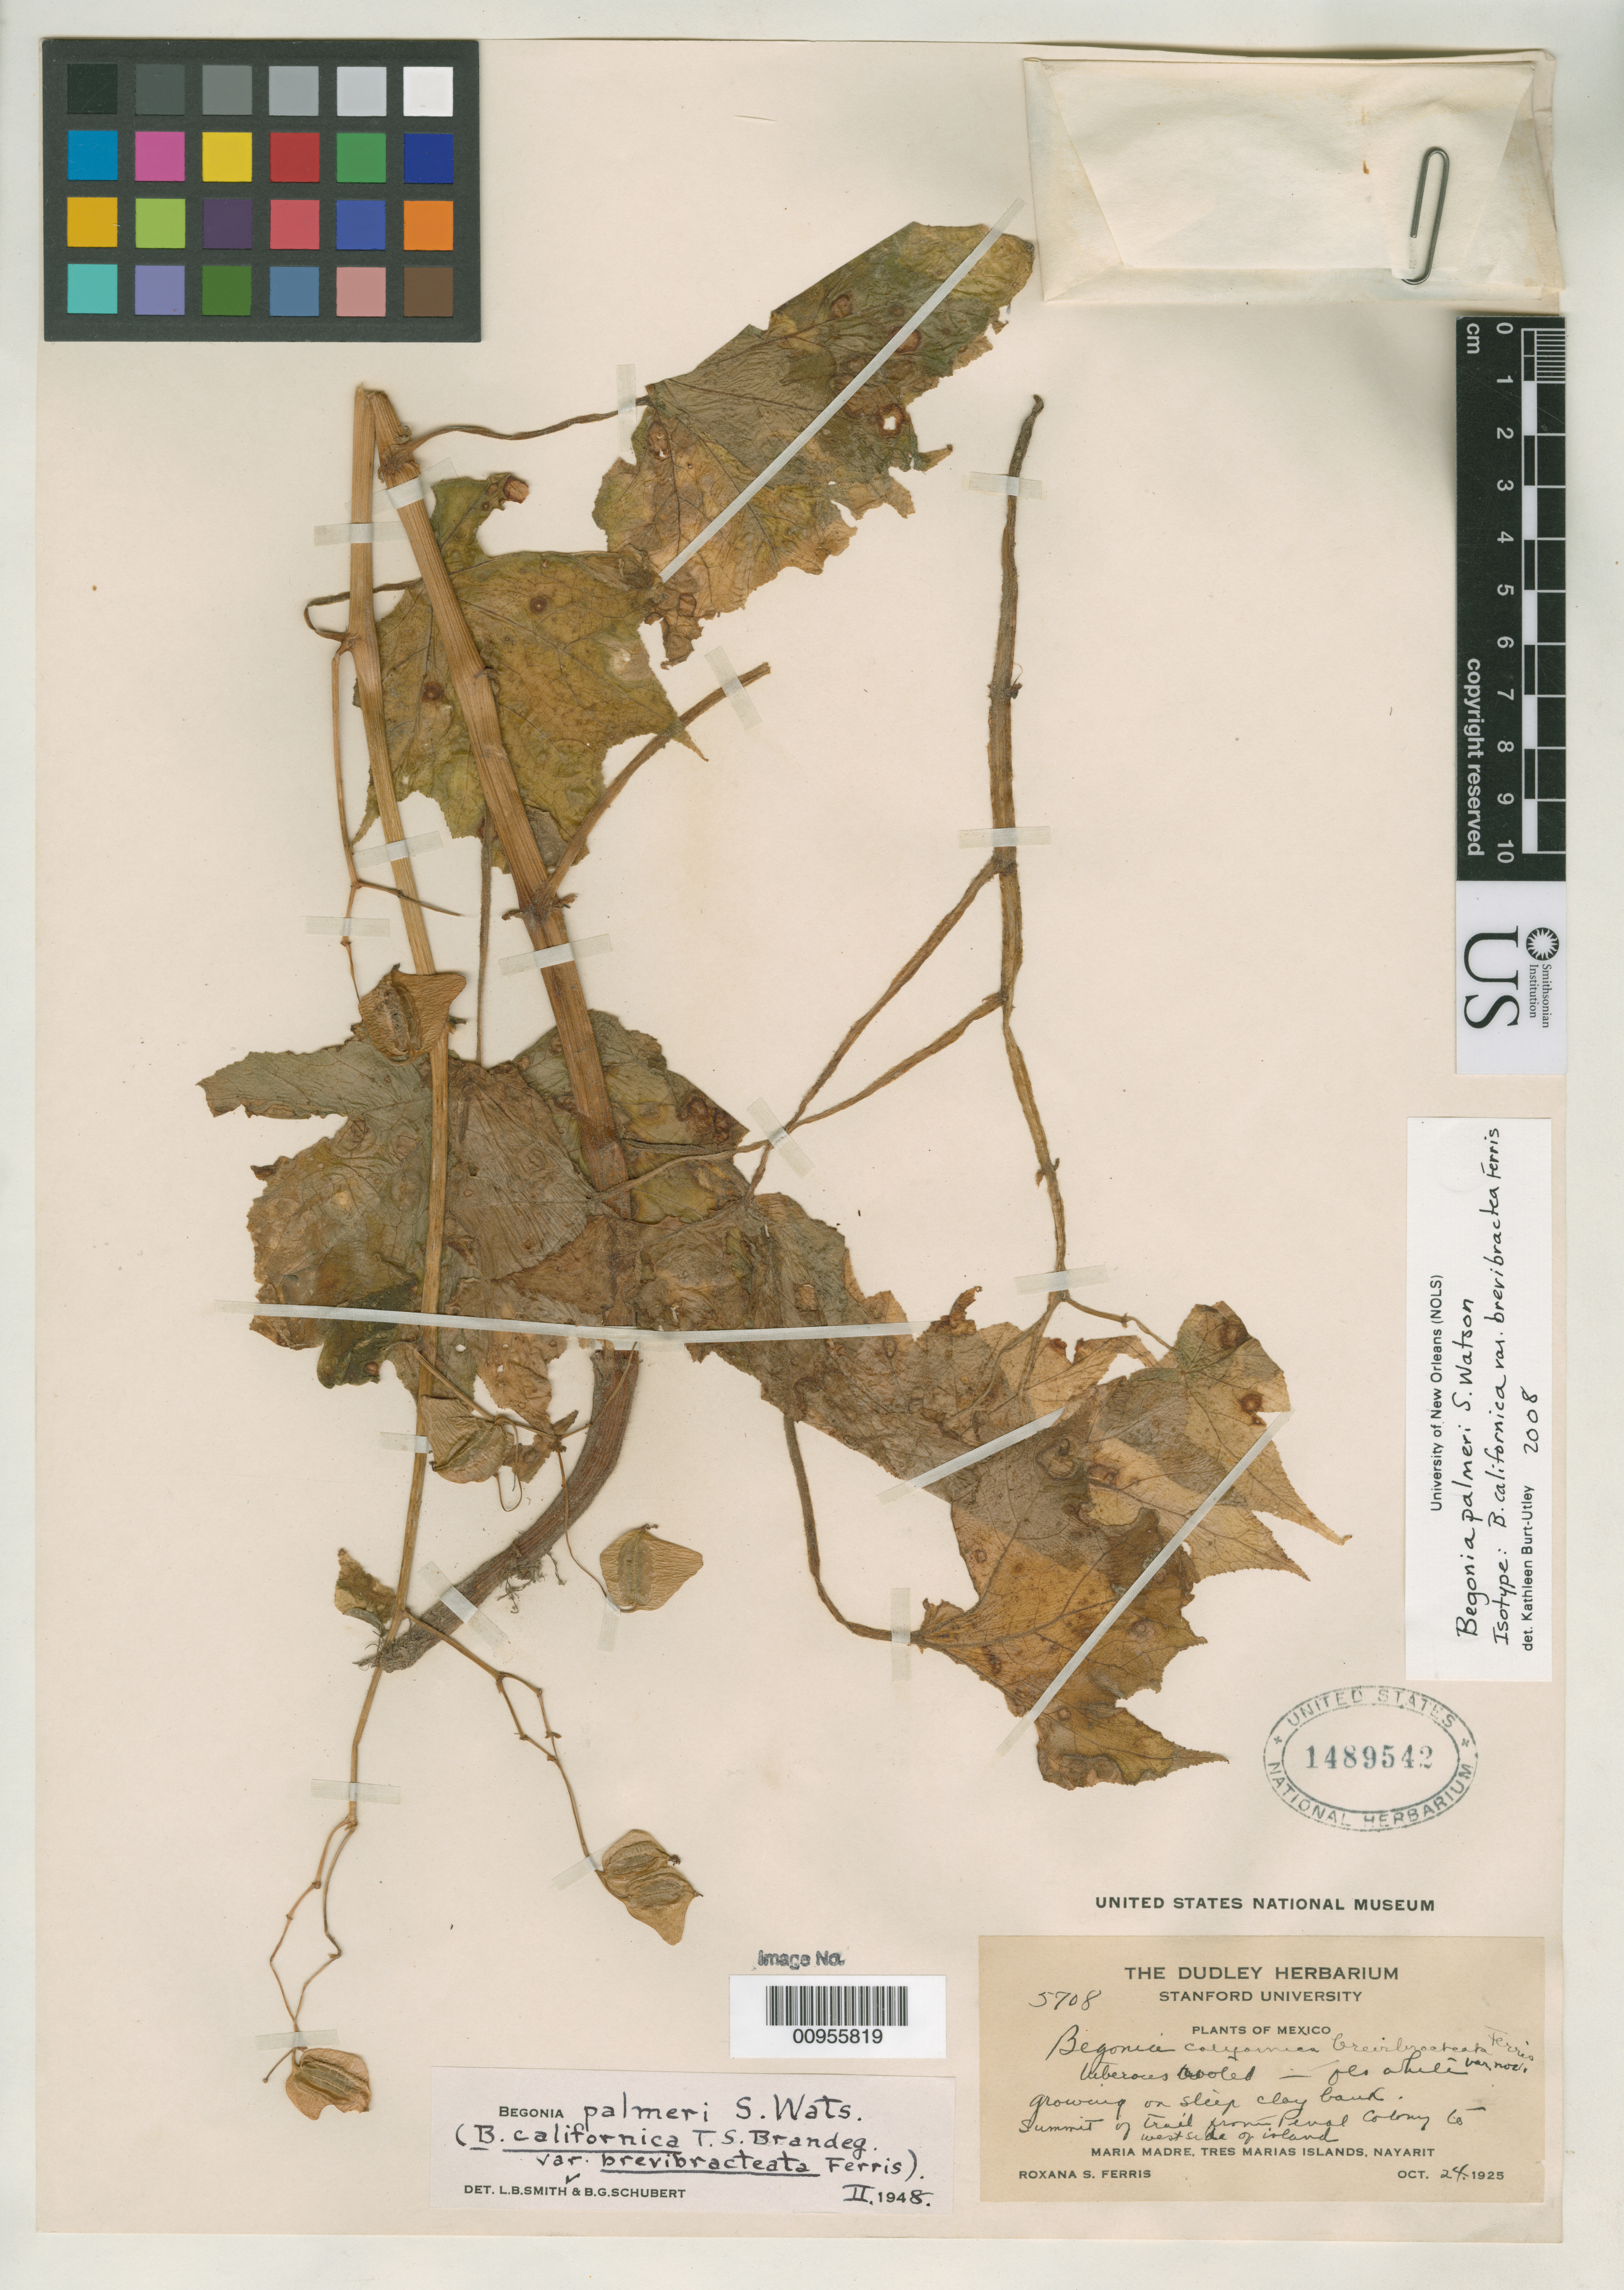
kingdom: Plantae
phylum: Tracheophyta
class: Magnoliopsida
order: Cucurbitales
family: Begoniaceae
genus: Begonia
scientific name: Begonia californica var. brevibracteata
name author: Ferris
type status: Isotype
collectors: R. S. Ferris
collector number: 5708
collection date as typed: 24 Oct 1925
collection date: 1925-10-24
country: Mexico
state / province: Nayarit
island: Maria Madre Island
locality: Summit of trail from Penal Colony to west side of island, Maria Madre, Tres Marias Islands, Nayarit.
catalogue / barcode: US 1489542